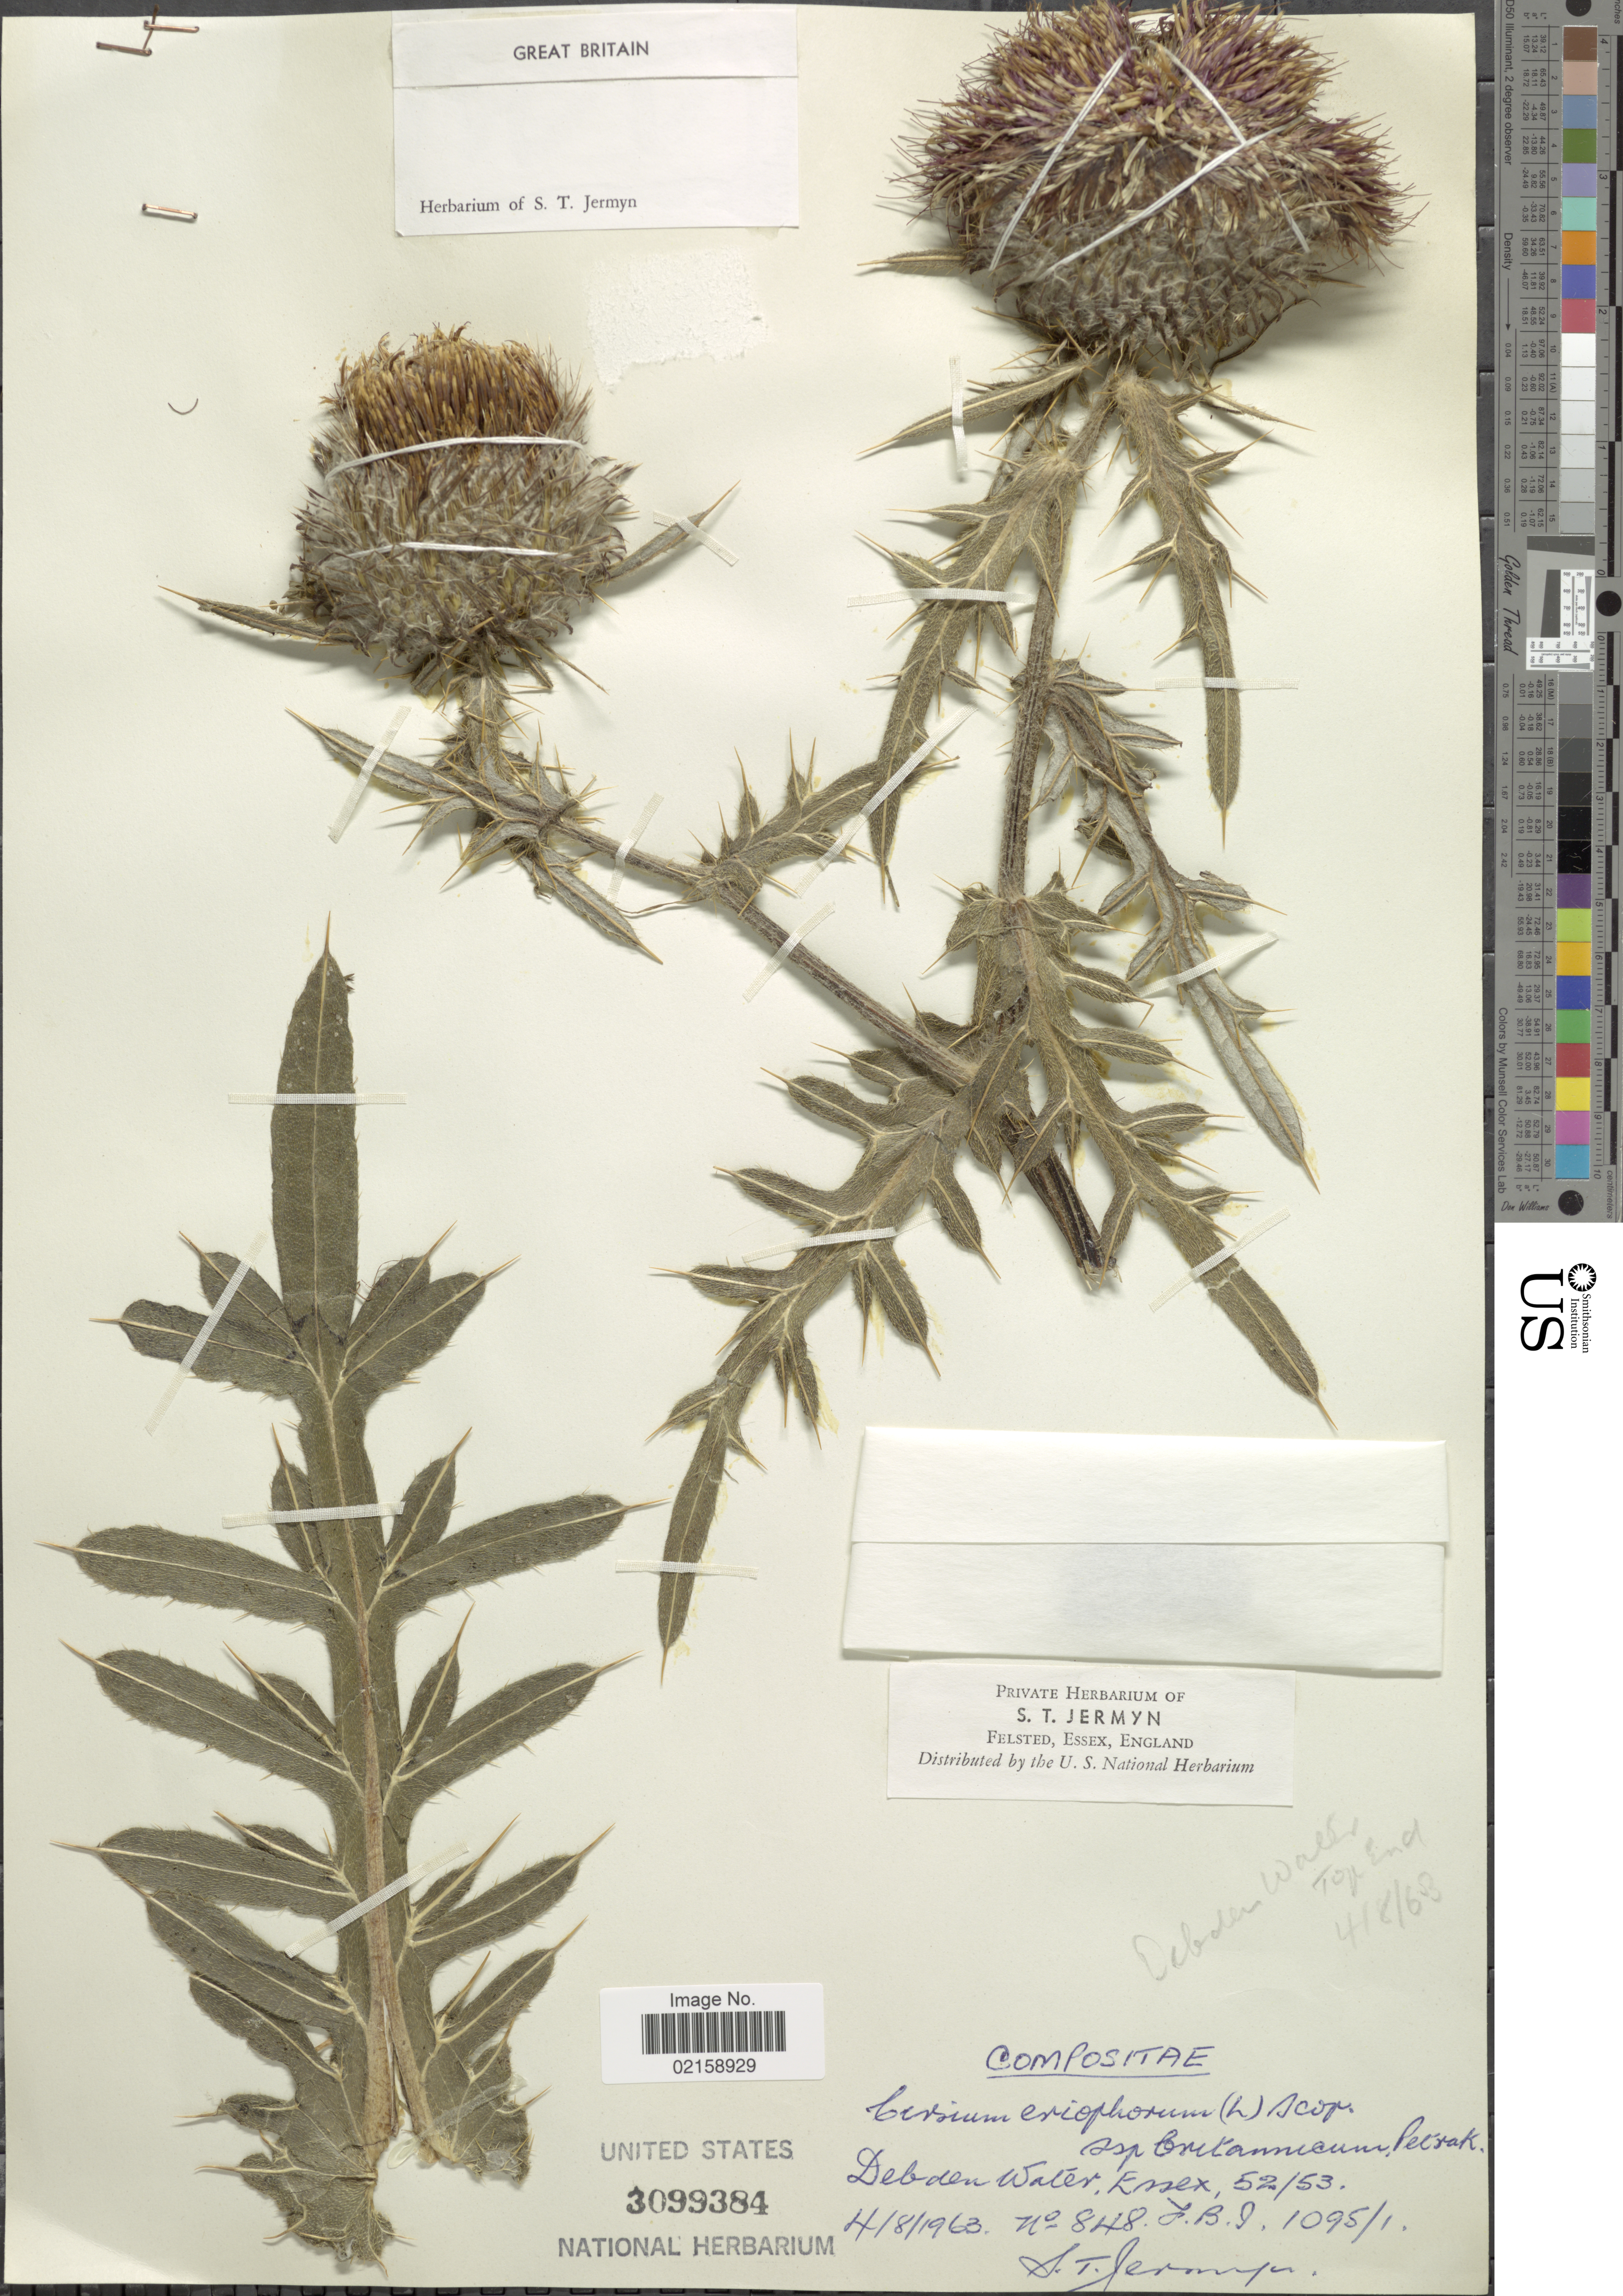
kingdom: Plantae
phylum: Tracheophyta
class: Magnoliopsida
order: Asterales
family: Asteraceae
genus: Cirsium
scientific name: Cirsium eriophorum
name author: (L.) Scop.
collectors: S. Jermyn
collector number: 848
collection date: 1963-08-04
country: United Kingdom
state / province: England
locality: Debden Water, Essex, 52/53.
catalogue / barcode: US 3099384